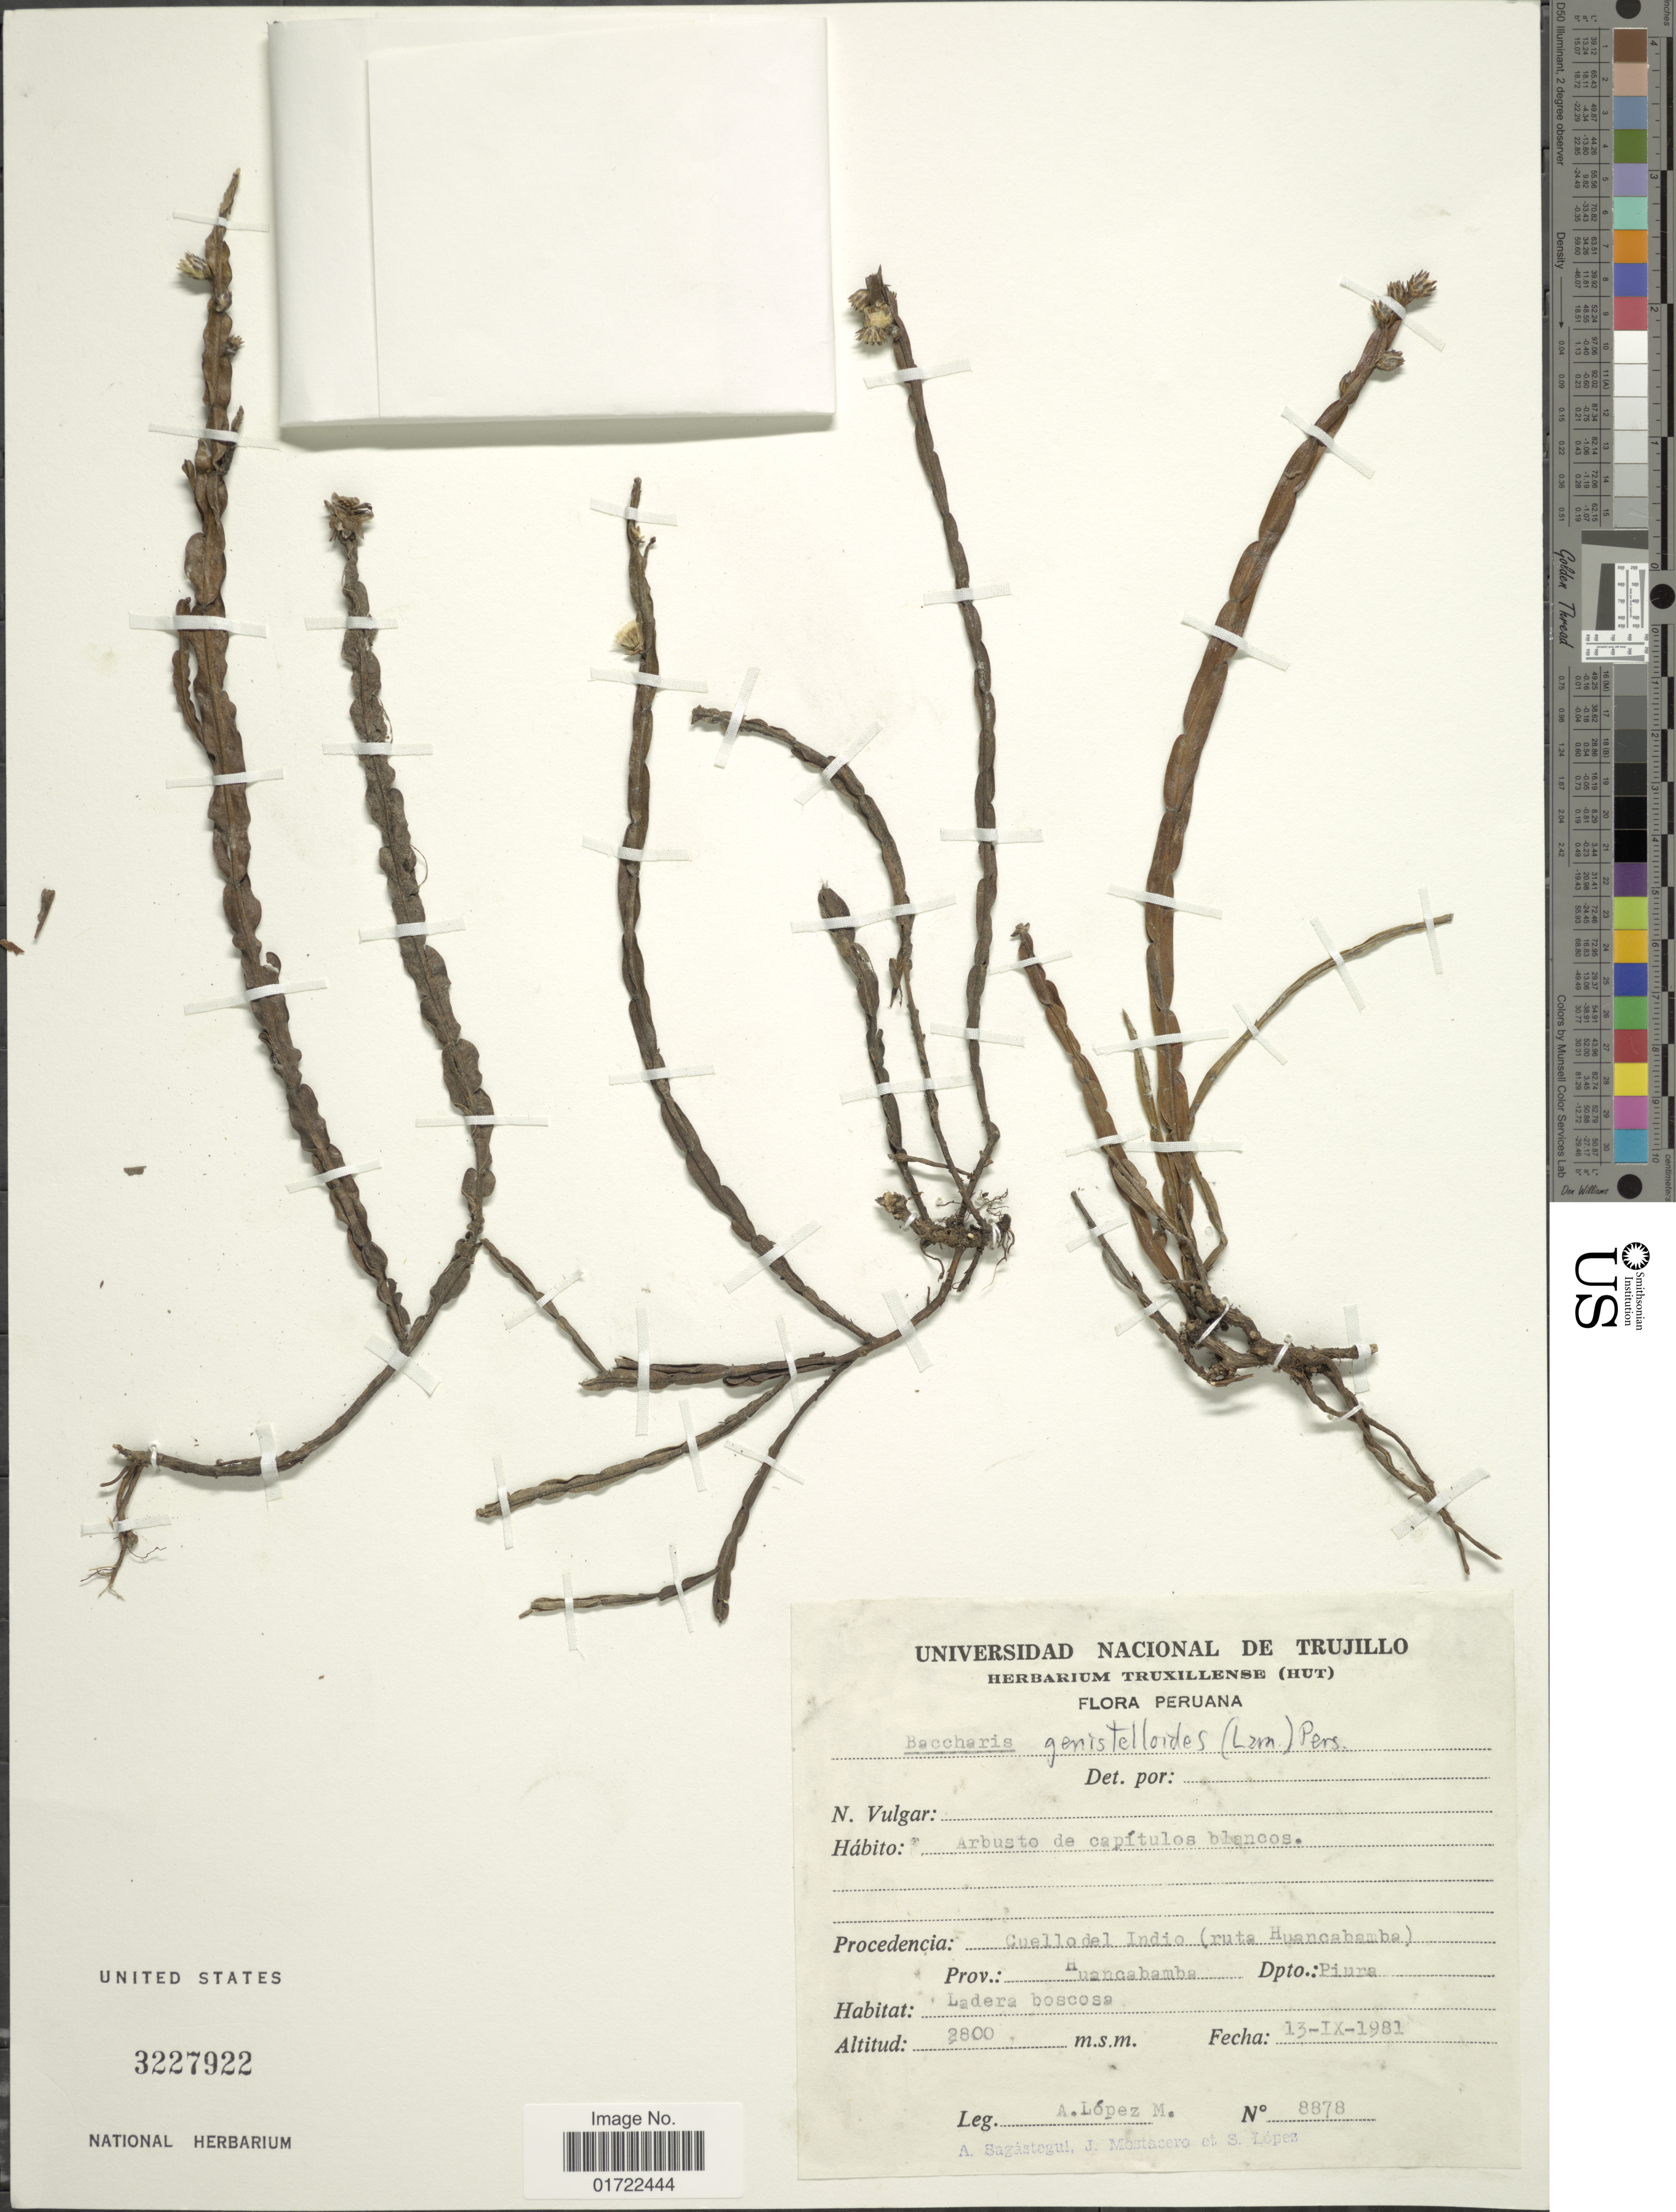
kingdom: Plantae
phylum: Tracheophyta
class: Magnoliopsida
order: Asterales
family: Asteraceae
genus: Baccharis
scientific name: Baccharis genistelloides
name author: (Lam.) Pers.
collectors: A. López M., A. Sagástegui A., J. Mostacero & S. Lopez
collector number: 8878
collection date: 1981-09-13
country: Peru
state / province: Piura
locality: Procedencia: Cuello del Indio (ruta Huancabamba) Prov.: Huancabamba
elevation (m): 2800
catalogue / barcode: US 3227922